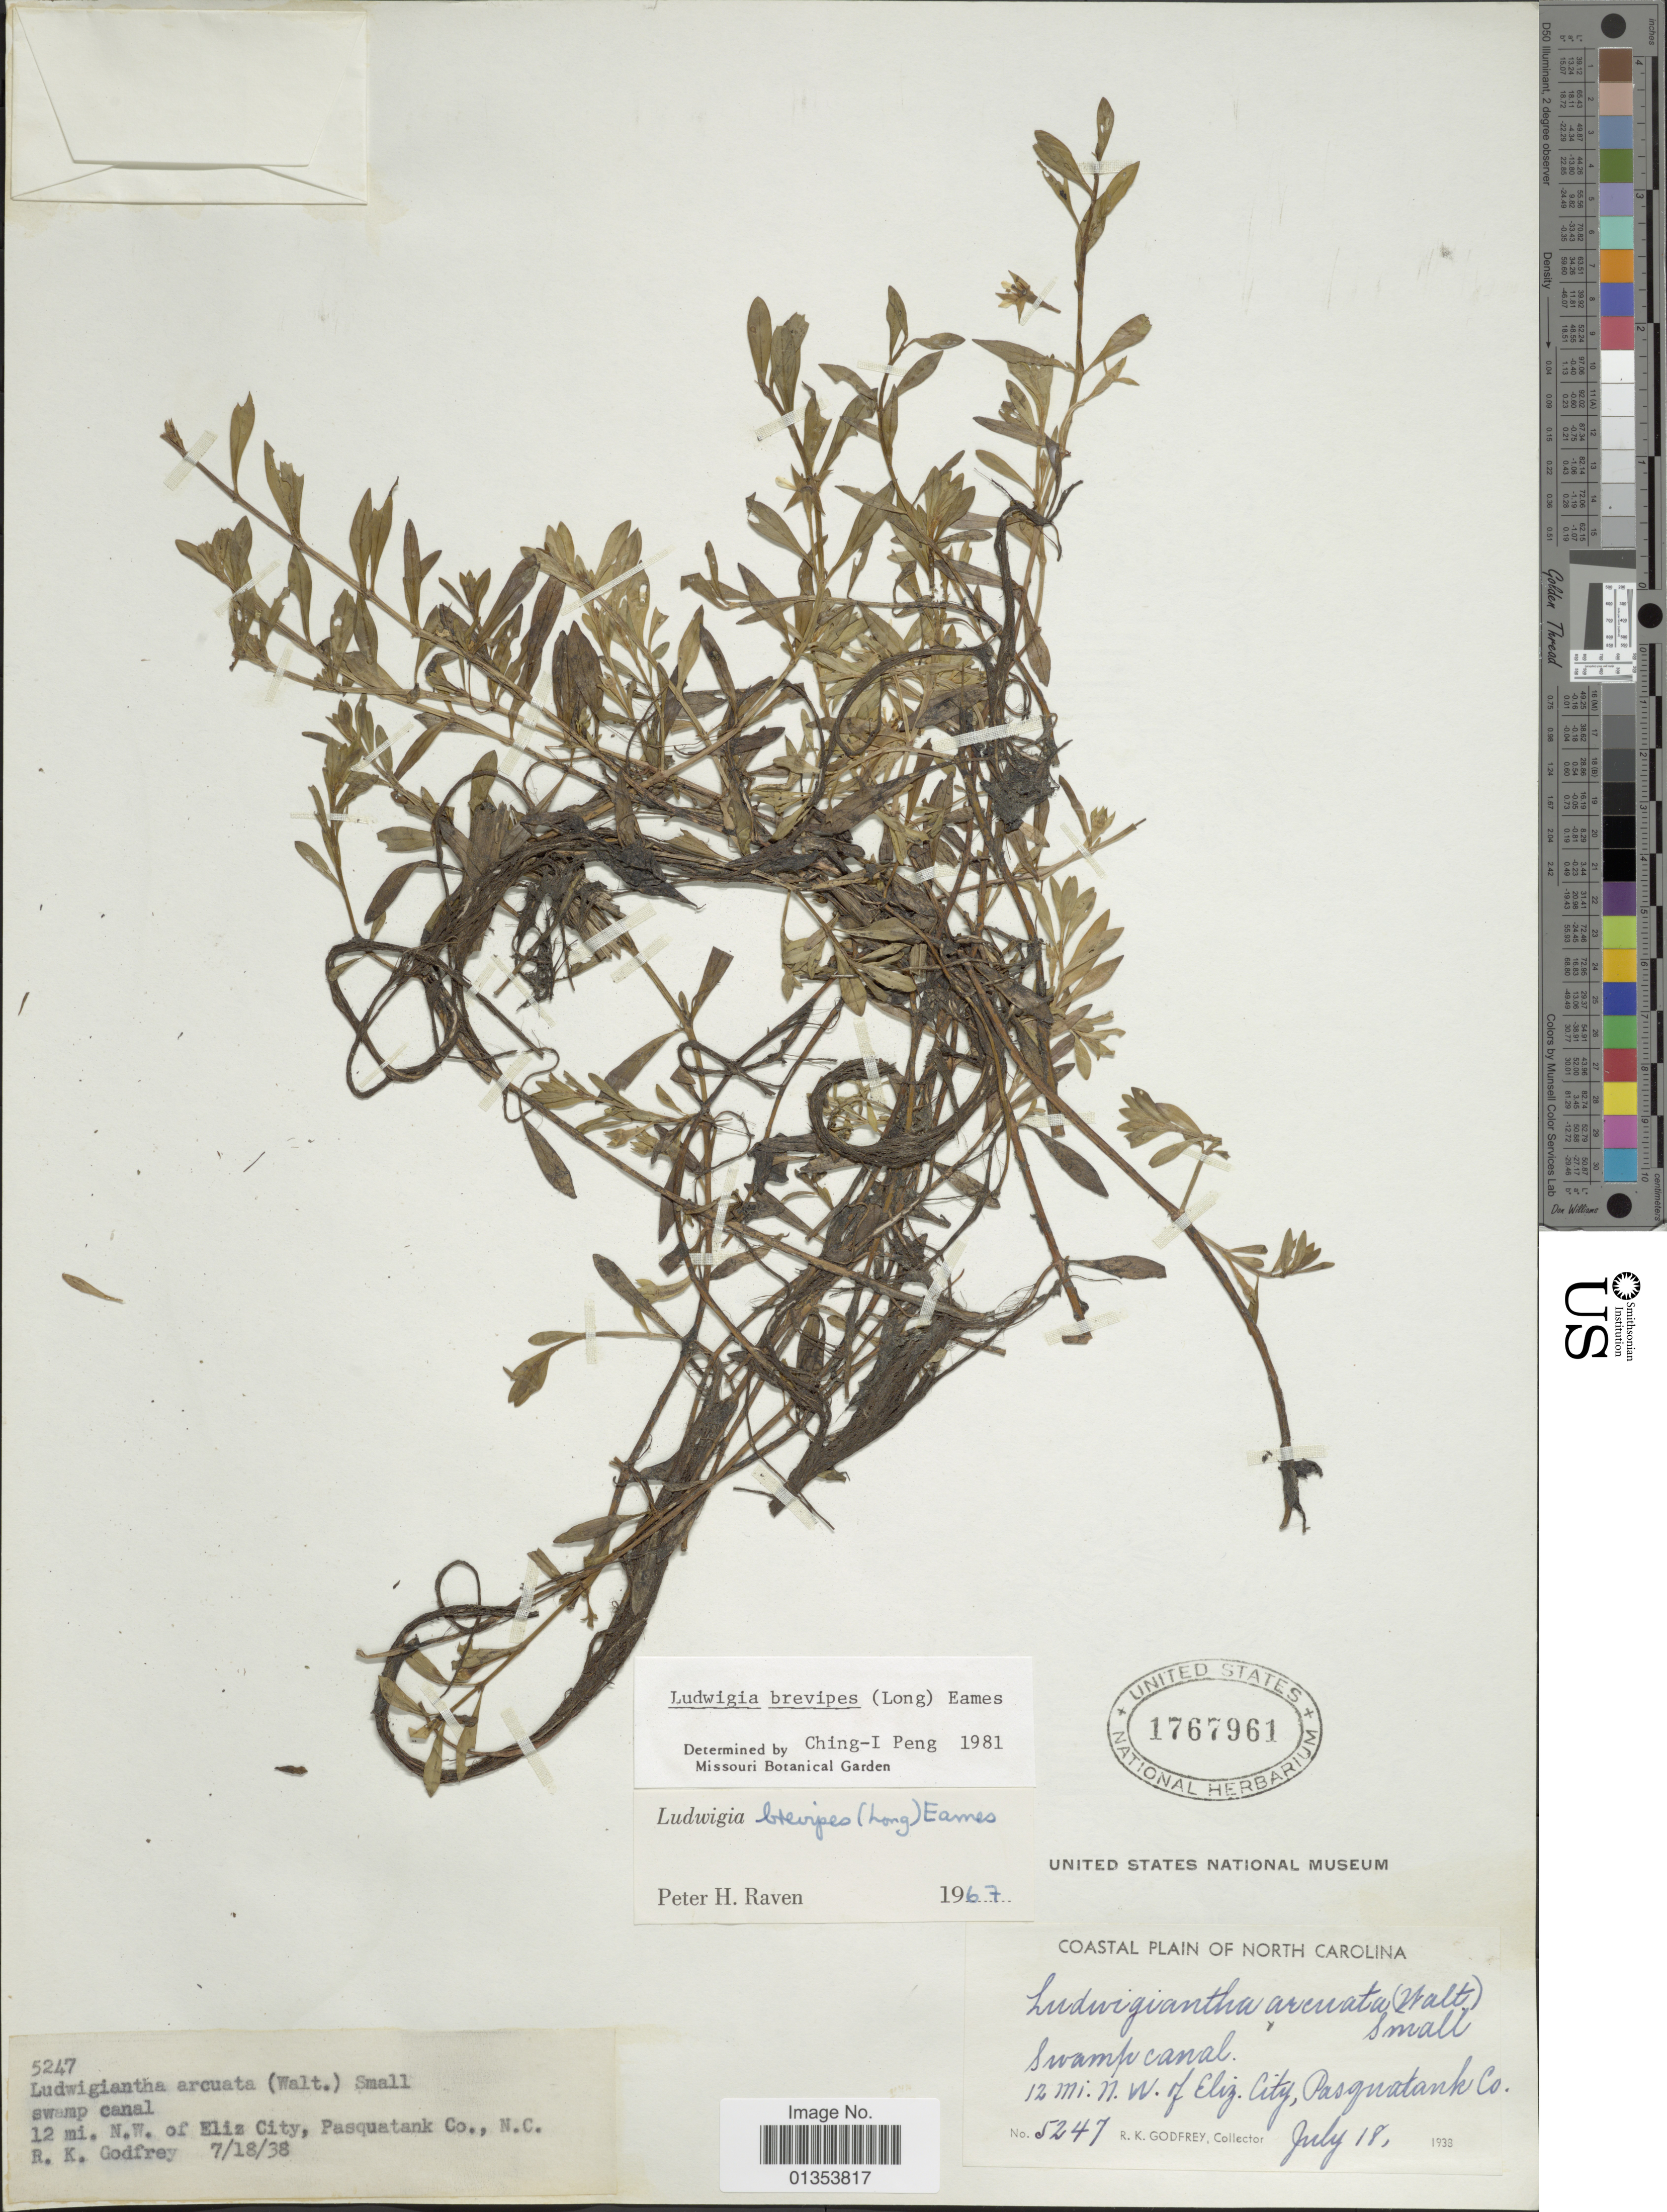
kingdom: Plantae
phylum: Tracheophyta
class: Magnoliopsida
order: Myrtales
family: Onagraceae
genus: Ludwigia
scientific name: Ludwigia brevipes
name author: (Long) Eames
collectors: R. K. Godfrey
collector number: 5247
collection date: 1938-07-18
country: United States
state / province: North Carolina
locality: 12 mi. N.W. of Eliz City, Pasquatank Co., N.C.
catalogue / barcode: US 1767961